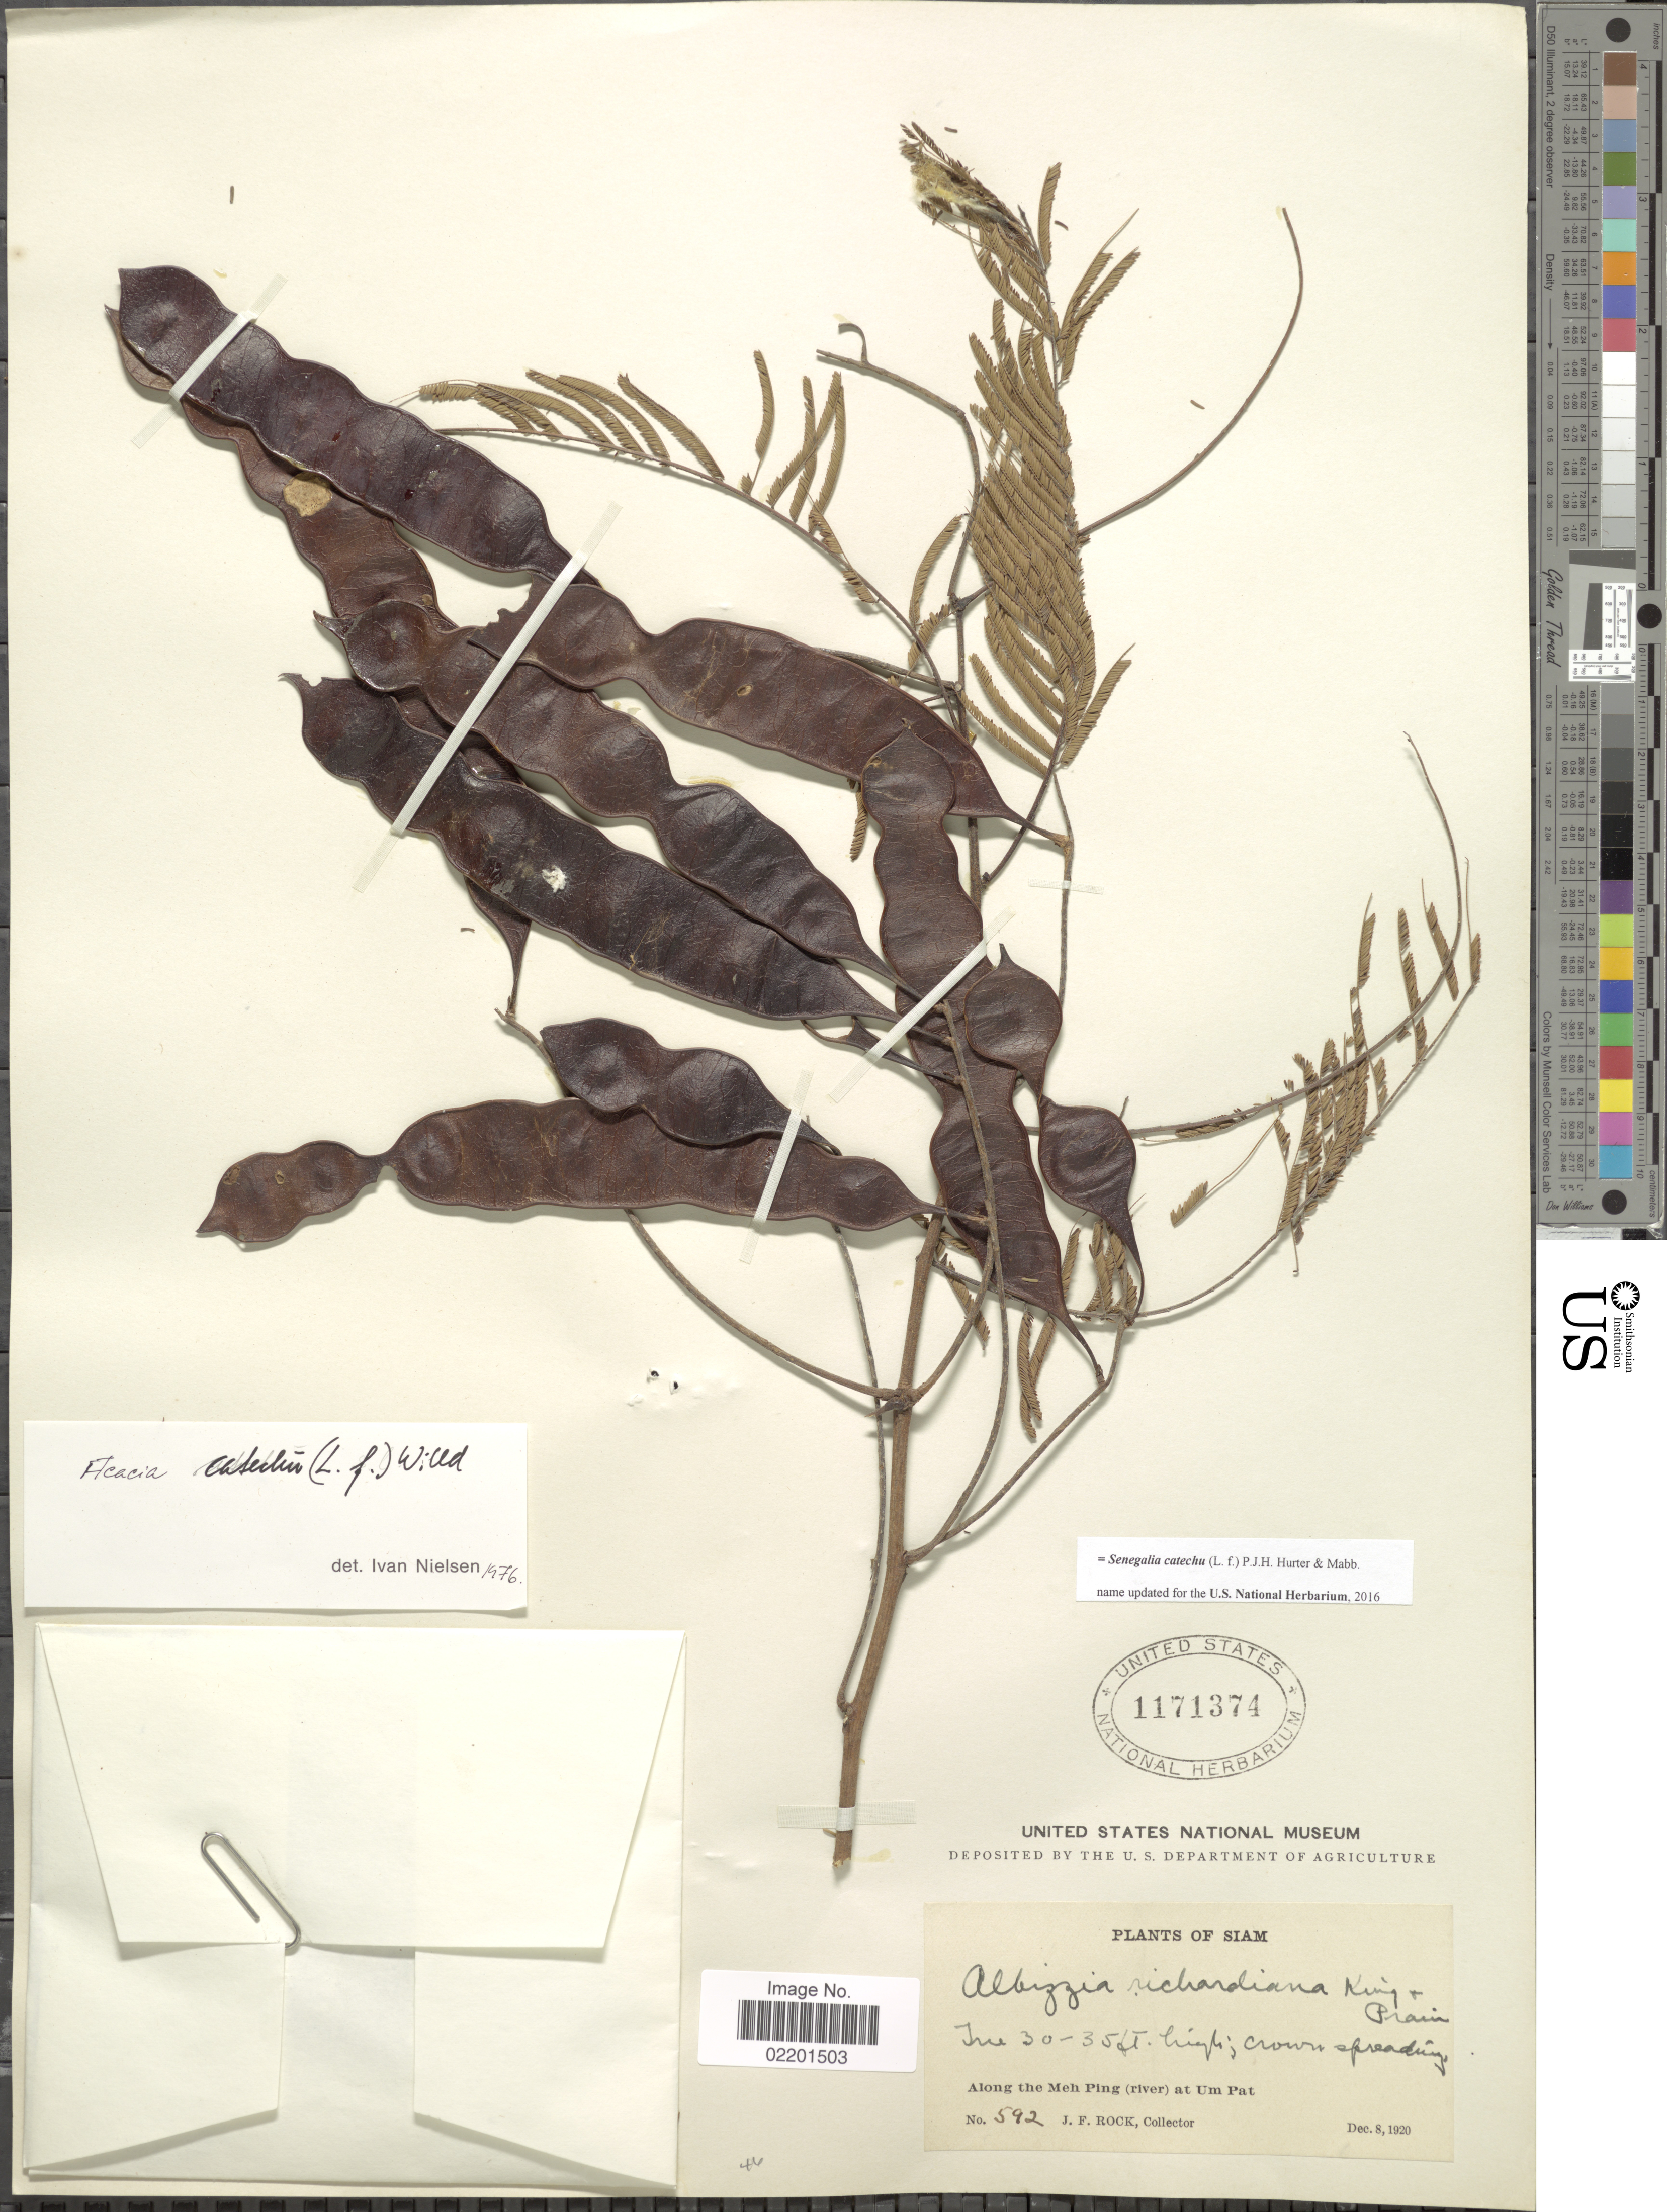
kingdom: Plantae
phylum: Tracheophyta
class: Magnoliopsida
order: Fabales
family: Fabaceae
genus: Senegalia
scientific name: Senegalia catechu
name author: (L. f.) P.J.H. Hurter & Mabb.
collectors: J. Rock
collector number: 592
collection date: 1920-12-08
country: Thailand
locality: Siam, Along the Meh Ping (river) at Um Pat.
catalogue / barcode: US 1171374